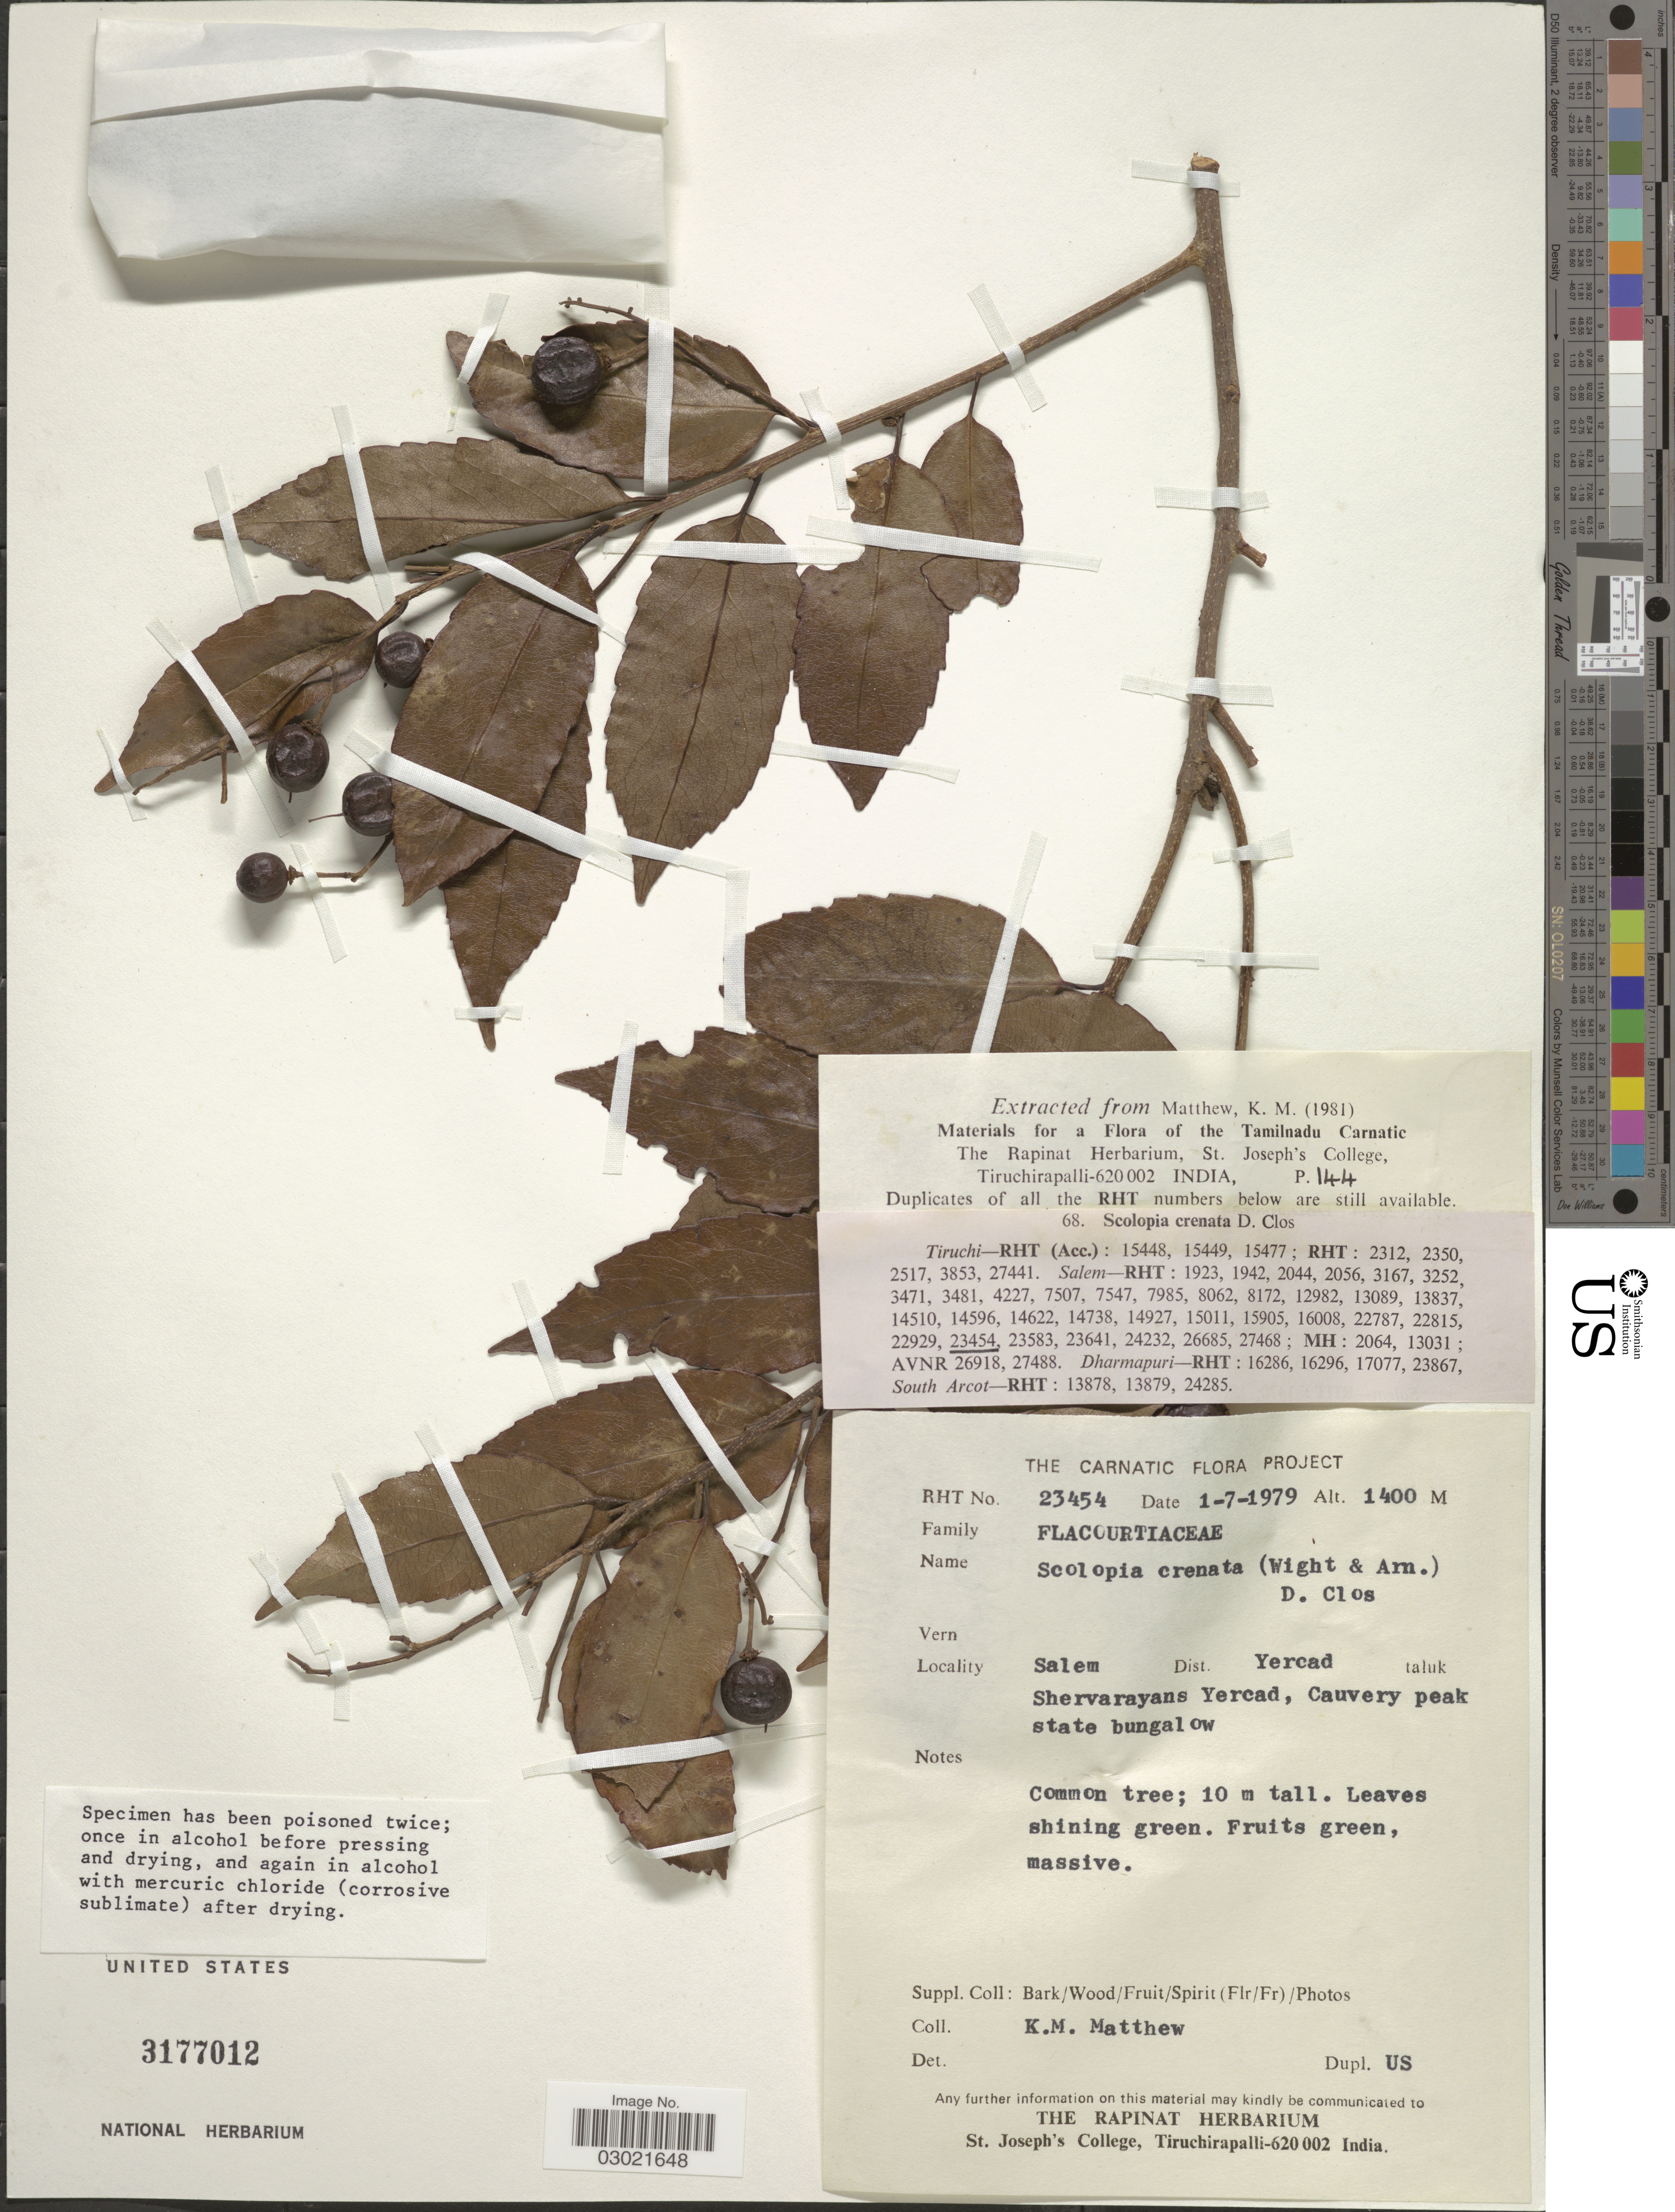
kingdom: Plantae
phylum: Tracheophyta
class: Magnoliopsida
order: Malpighiales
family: Salicaceae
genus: Scolopia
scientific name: Scolopia crenata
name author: Clos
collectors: K. M. Matthew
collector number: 23454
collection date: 1979-07-01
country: India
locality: Carnatic flora. Salem Dist. Yercad taluk. Shervarayans Yercad, Cauvery peak state bungalow.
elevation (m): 1400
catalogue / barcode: US 3177012